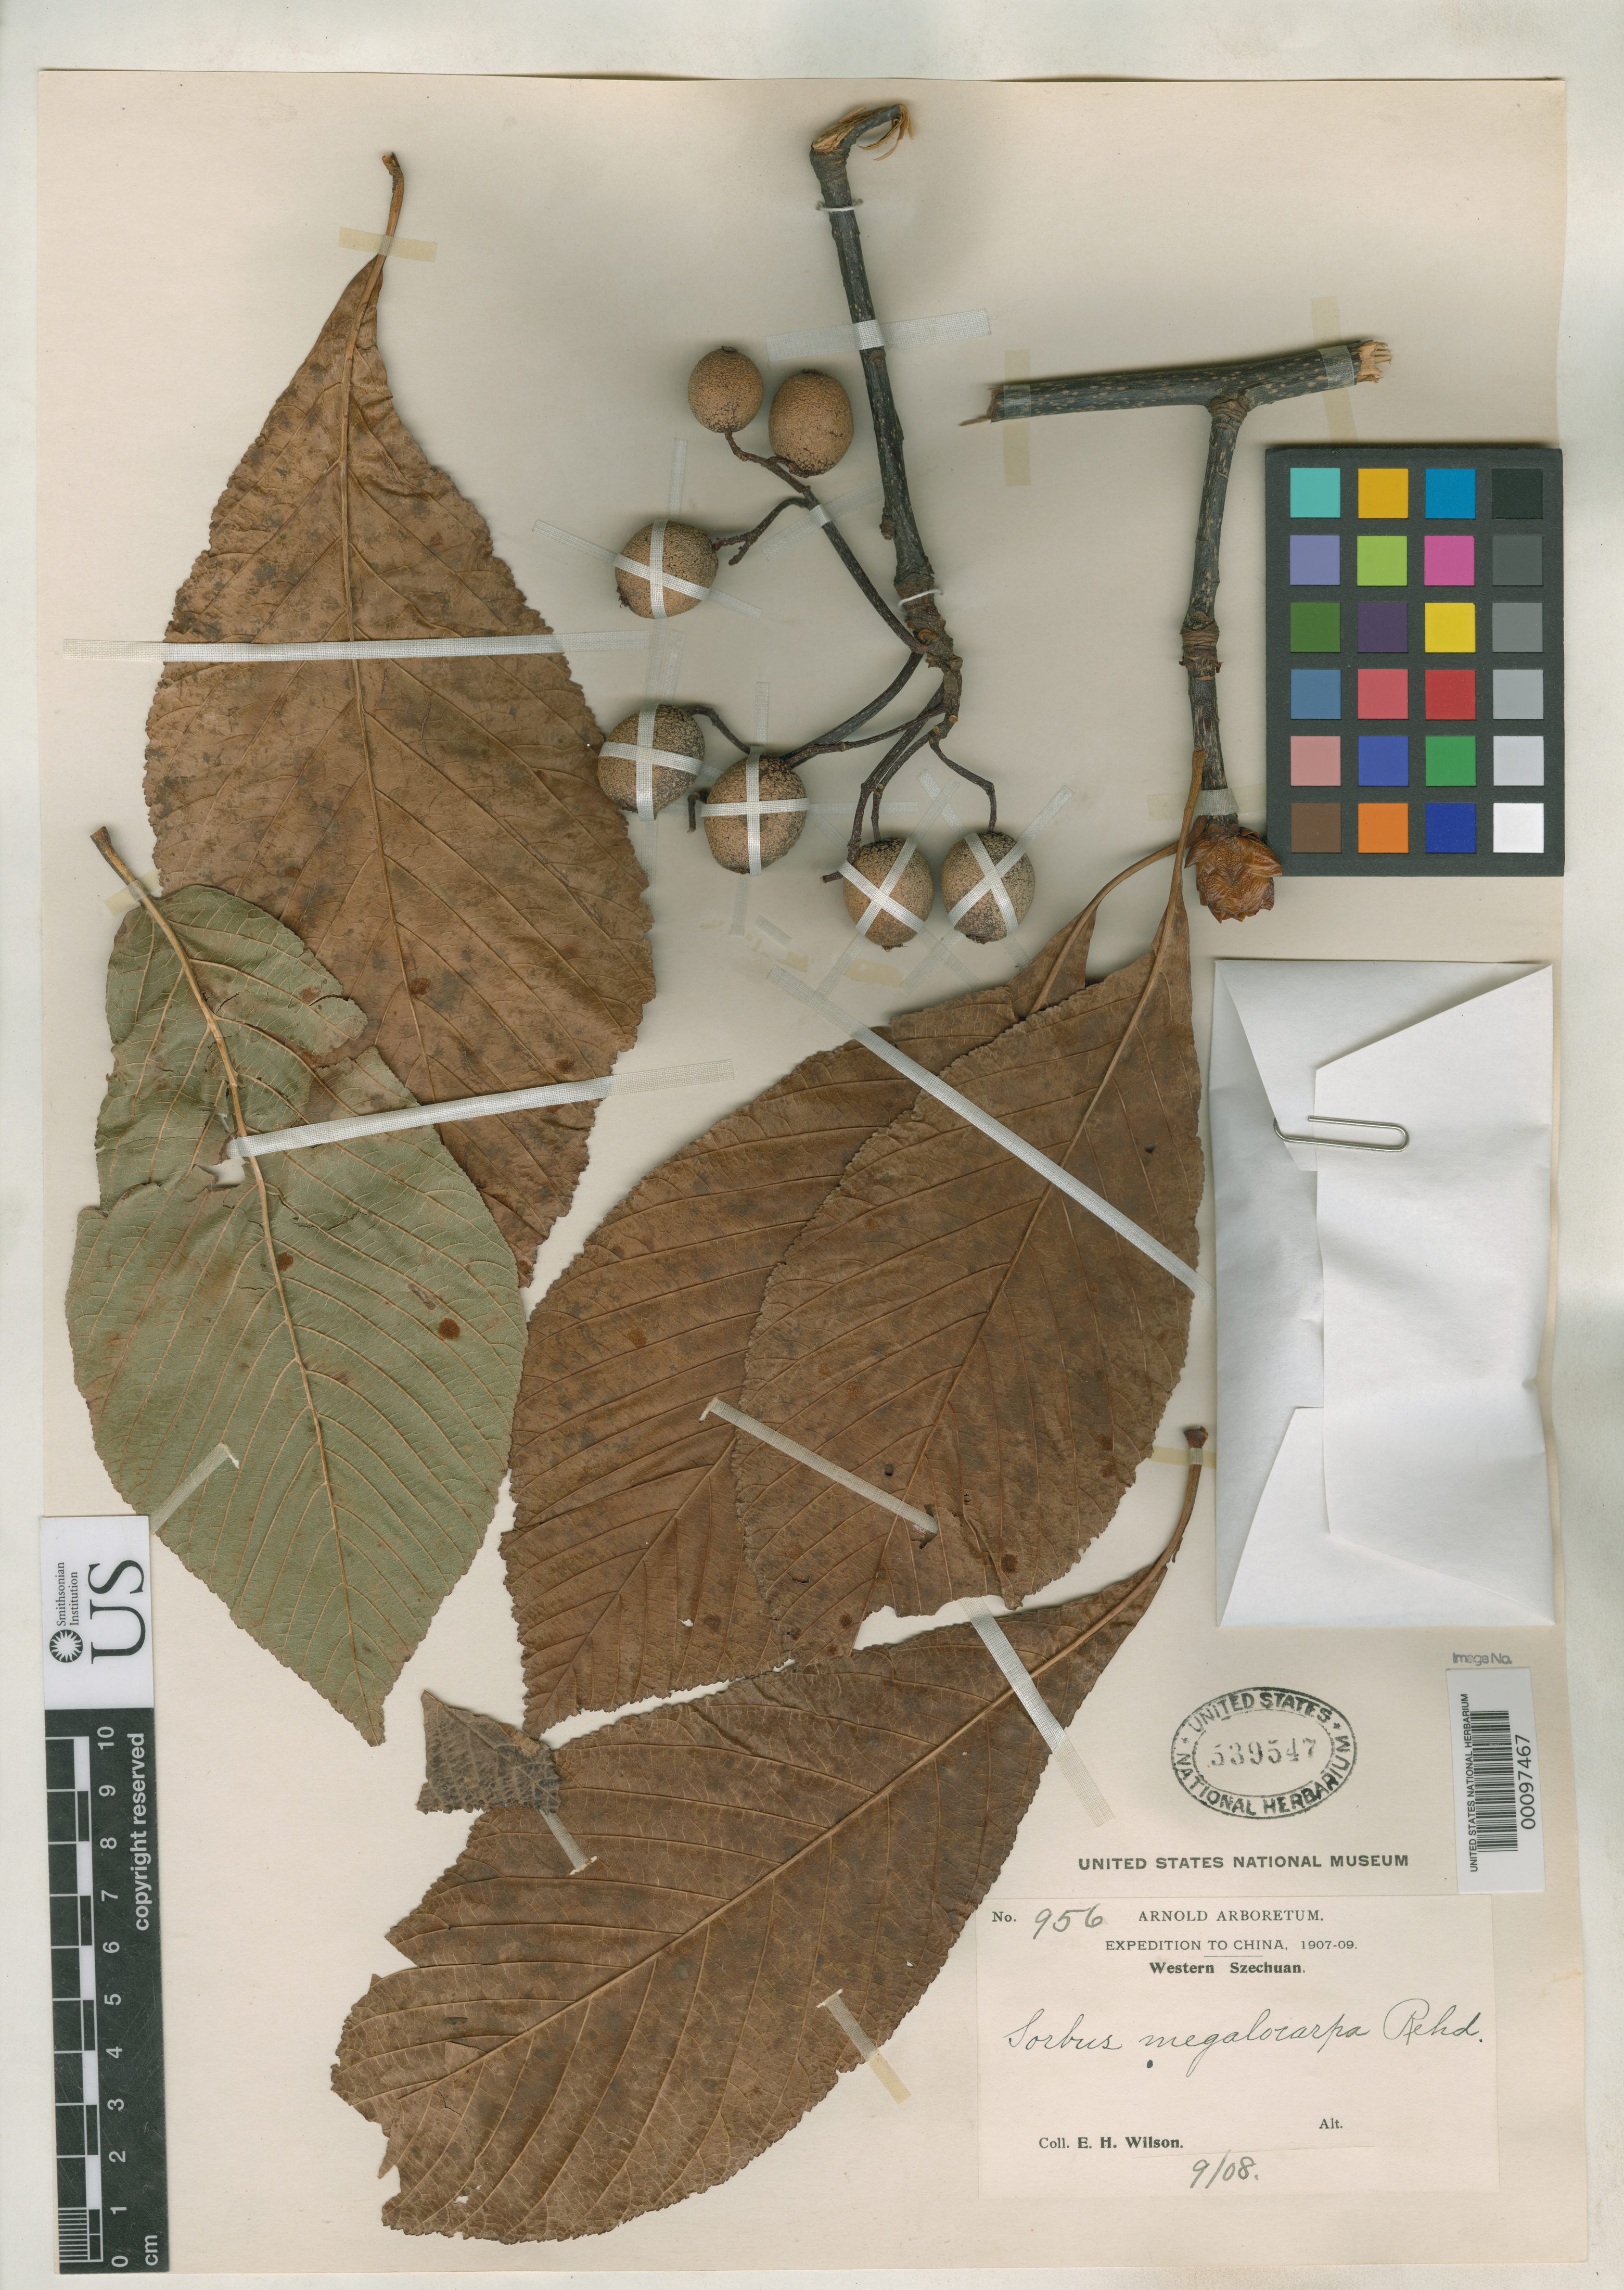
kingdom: Plantae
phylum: Tracheophyta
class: Magnoliopsida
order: Rosales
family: Rosaceae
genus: Sorbus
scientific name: Sorbus megalocarpa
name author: Rehder in Sarg.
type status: Isosyntype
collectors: E. H. Wilson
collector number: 956 p.p.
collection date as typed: Sep 1908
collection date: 1908-09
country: China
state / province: Sichuan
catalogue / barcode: US 539547